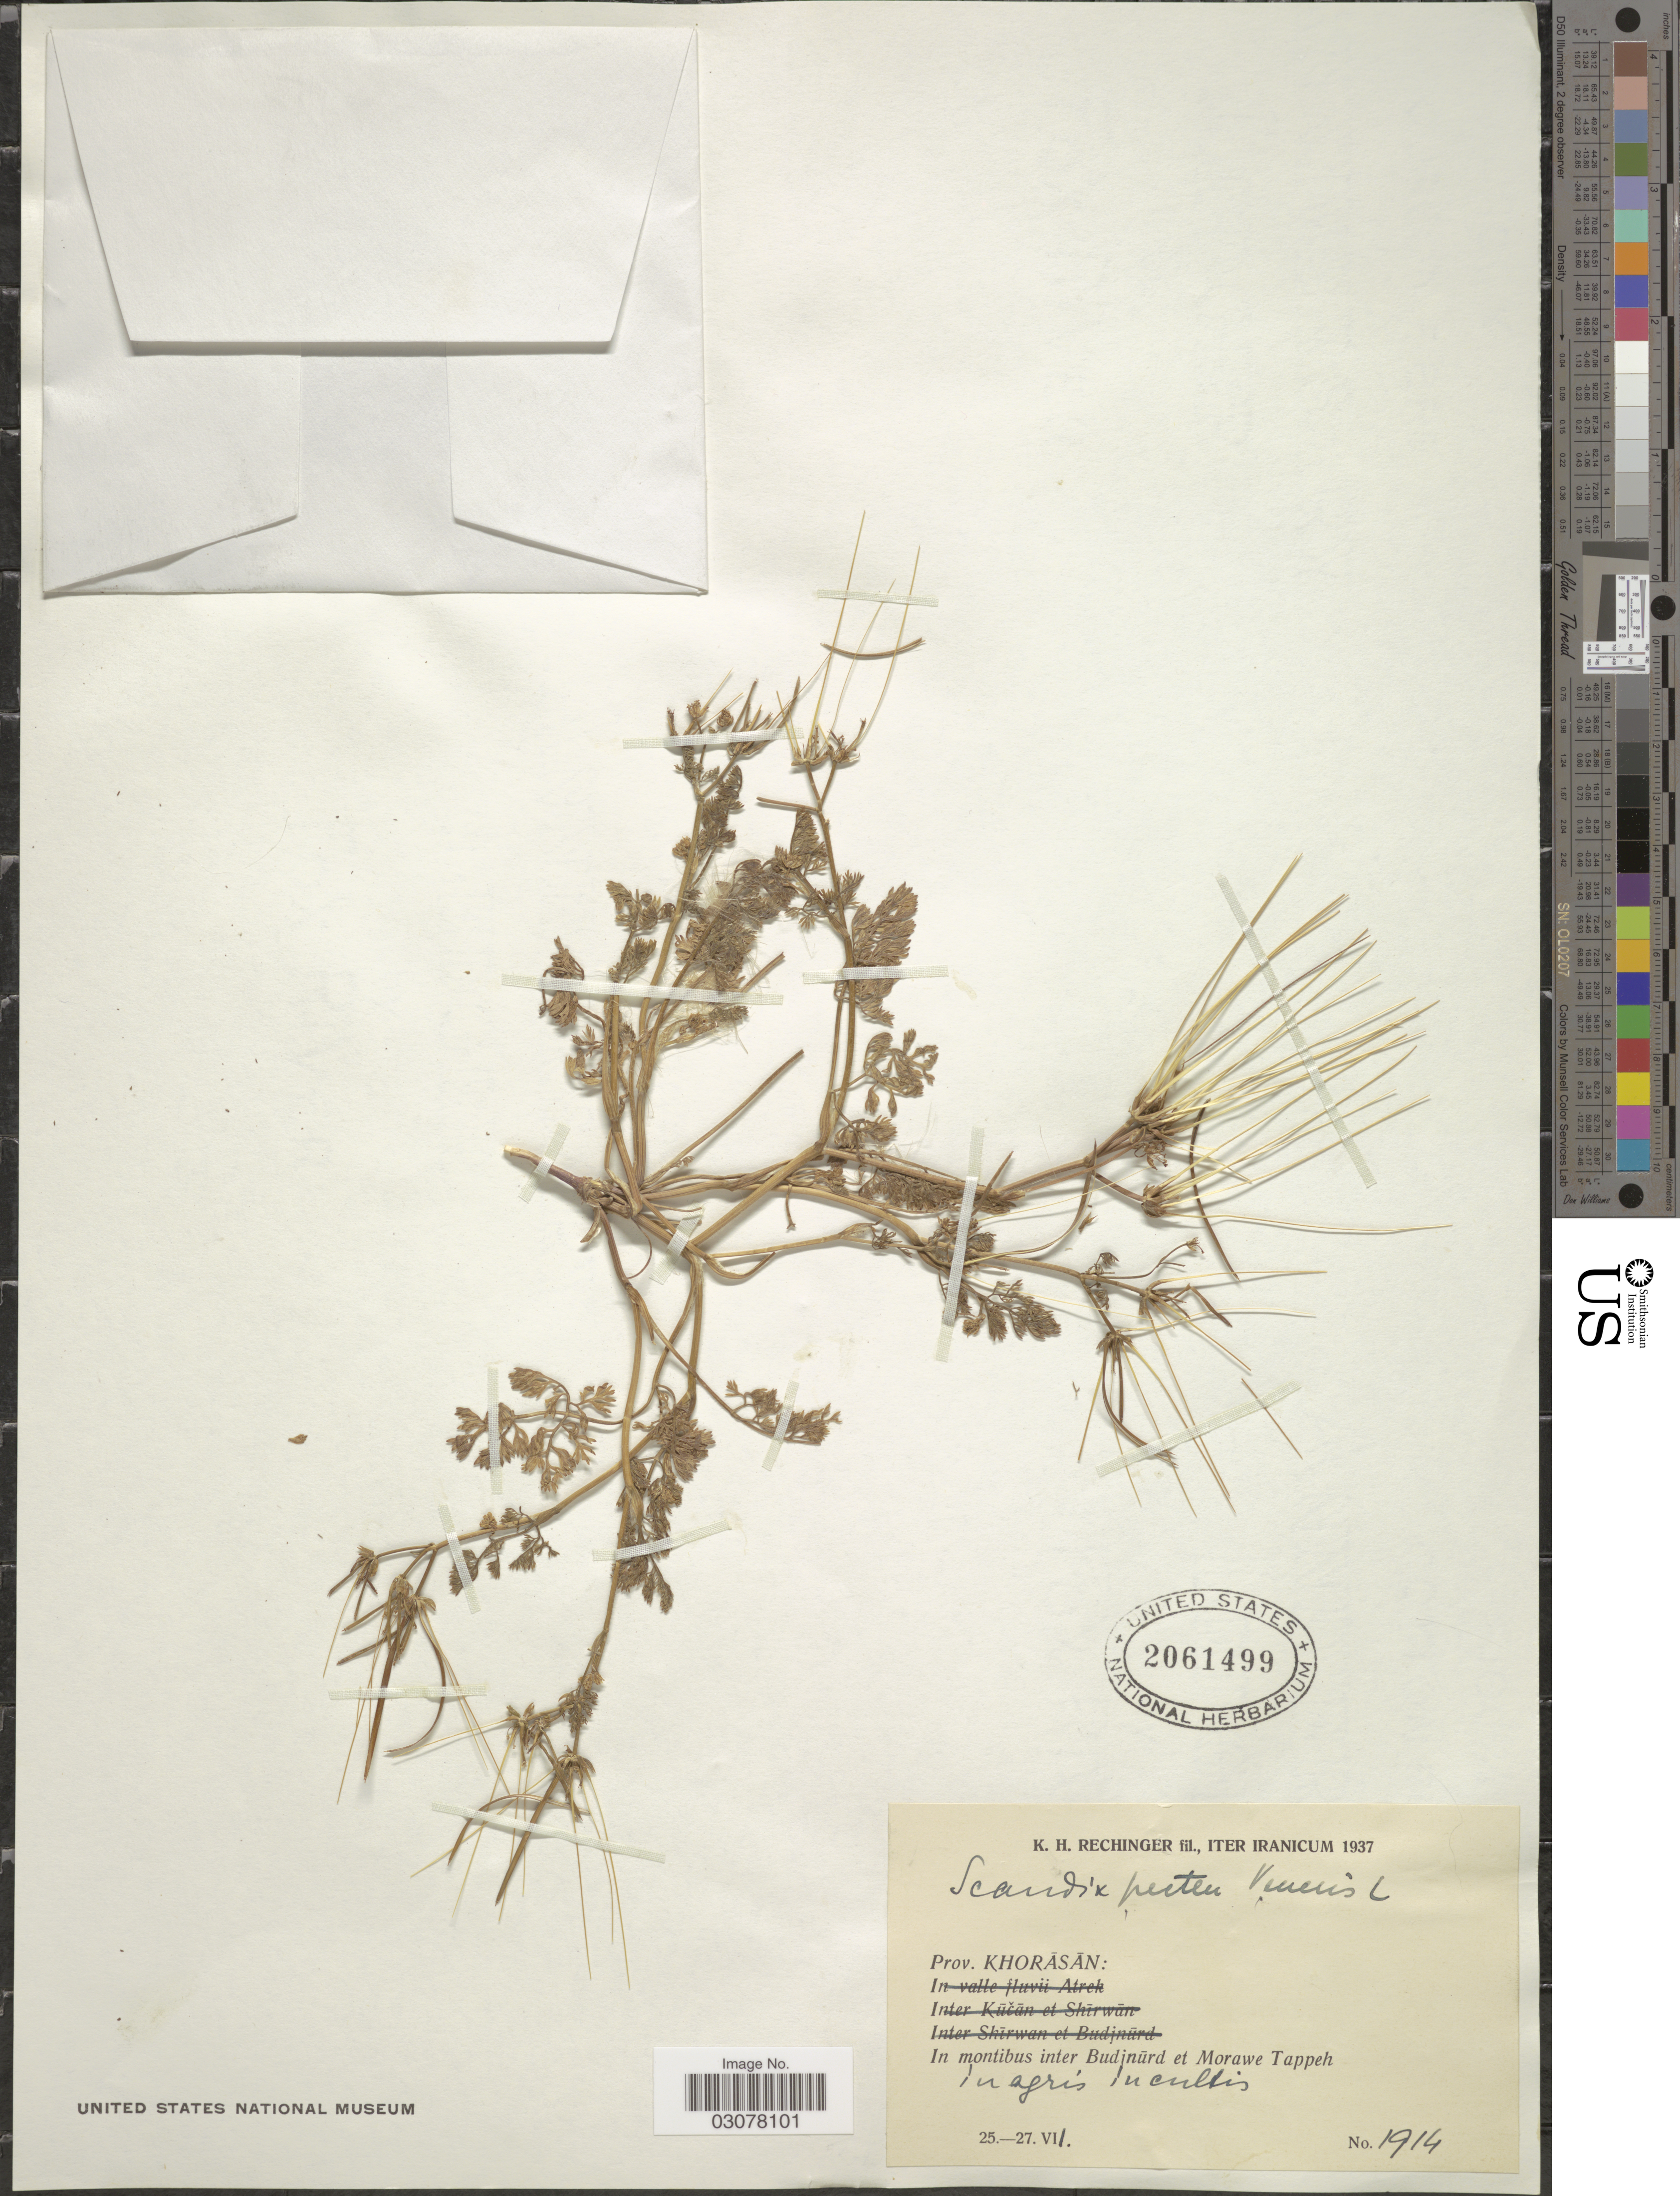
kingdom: Plantae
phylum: Tracheophyta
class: Magnoliopsida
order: Apiales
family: Apiaceae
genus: Scandix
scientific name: Scandix pecten-veneris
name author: L.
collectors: K. H. Rechinger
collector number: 1914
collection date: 1937-07-25/1937-07-27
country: Iran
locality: Prov. Khorasan. In montibus inter Budinurd et Morawe Tappeh.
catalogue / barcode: US 2061499